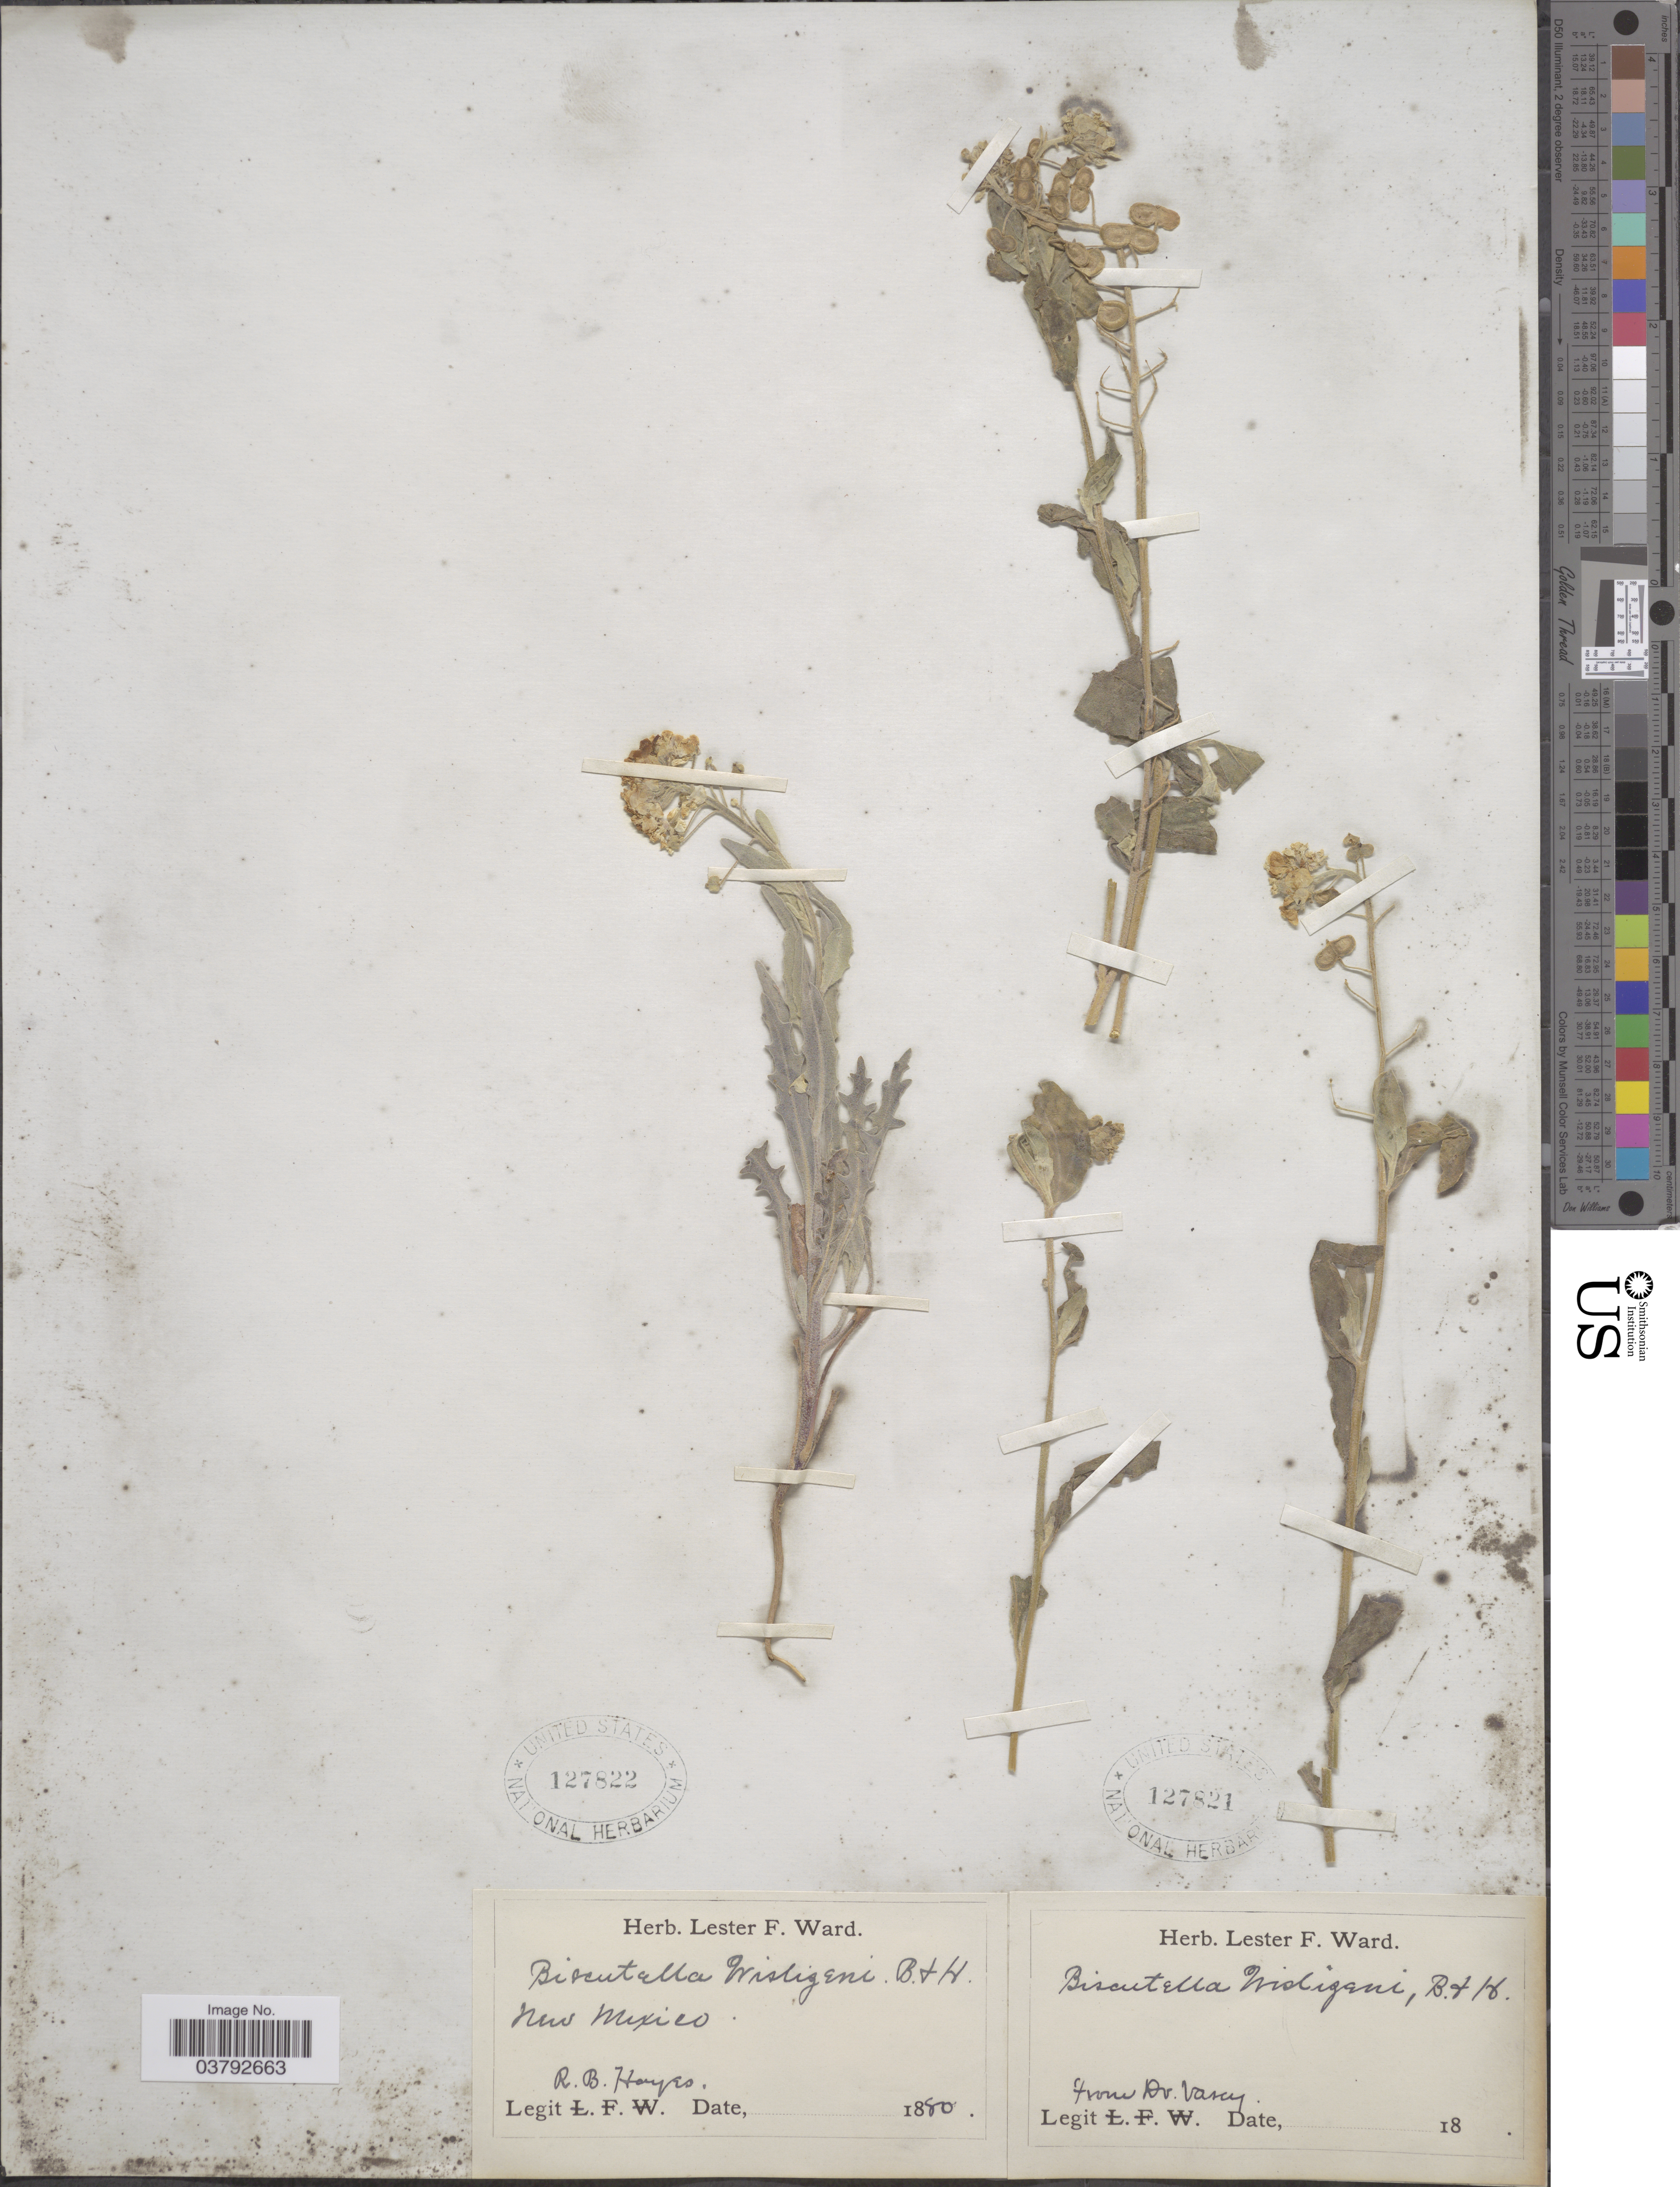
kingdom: Plantae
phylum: Tracheophyta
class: Magnoliopsida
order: Brassicales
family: Brassicaceae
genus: Dithyrea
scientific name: Dithyrea wislizeni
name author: Engelm.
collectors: R. Hayes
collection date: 1880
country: United States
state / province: New Mexico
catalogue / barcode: US 127822